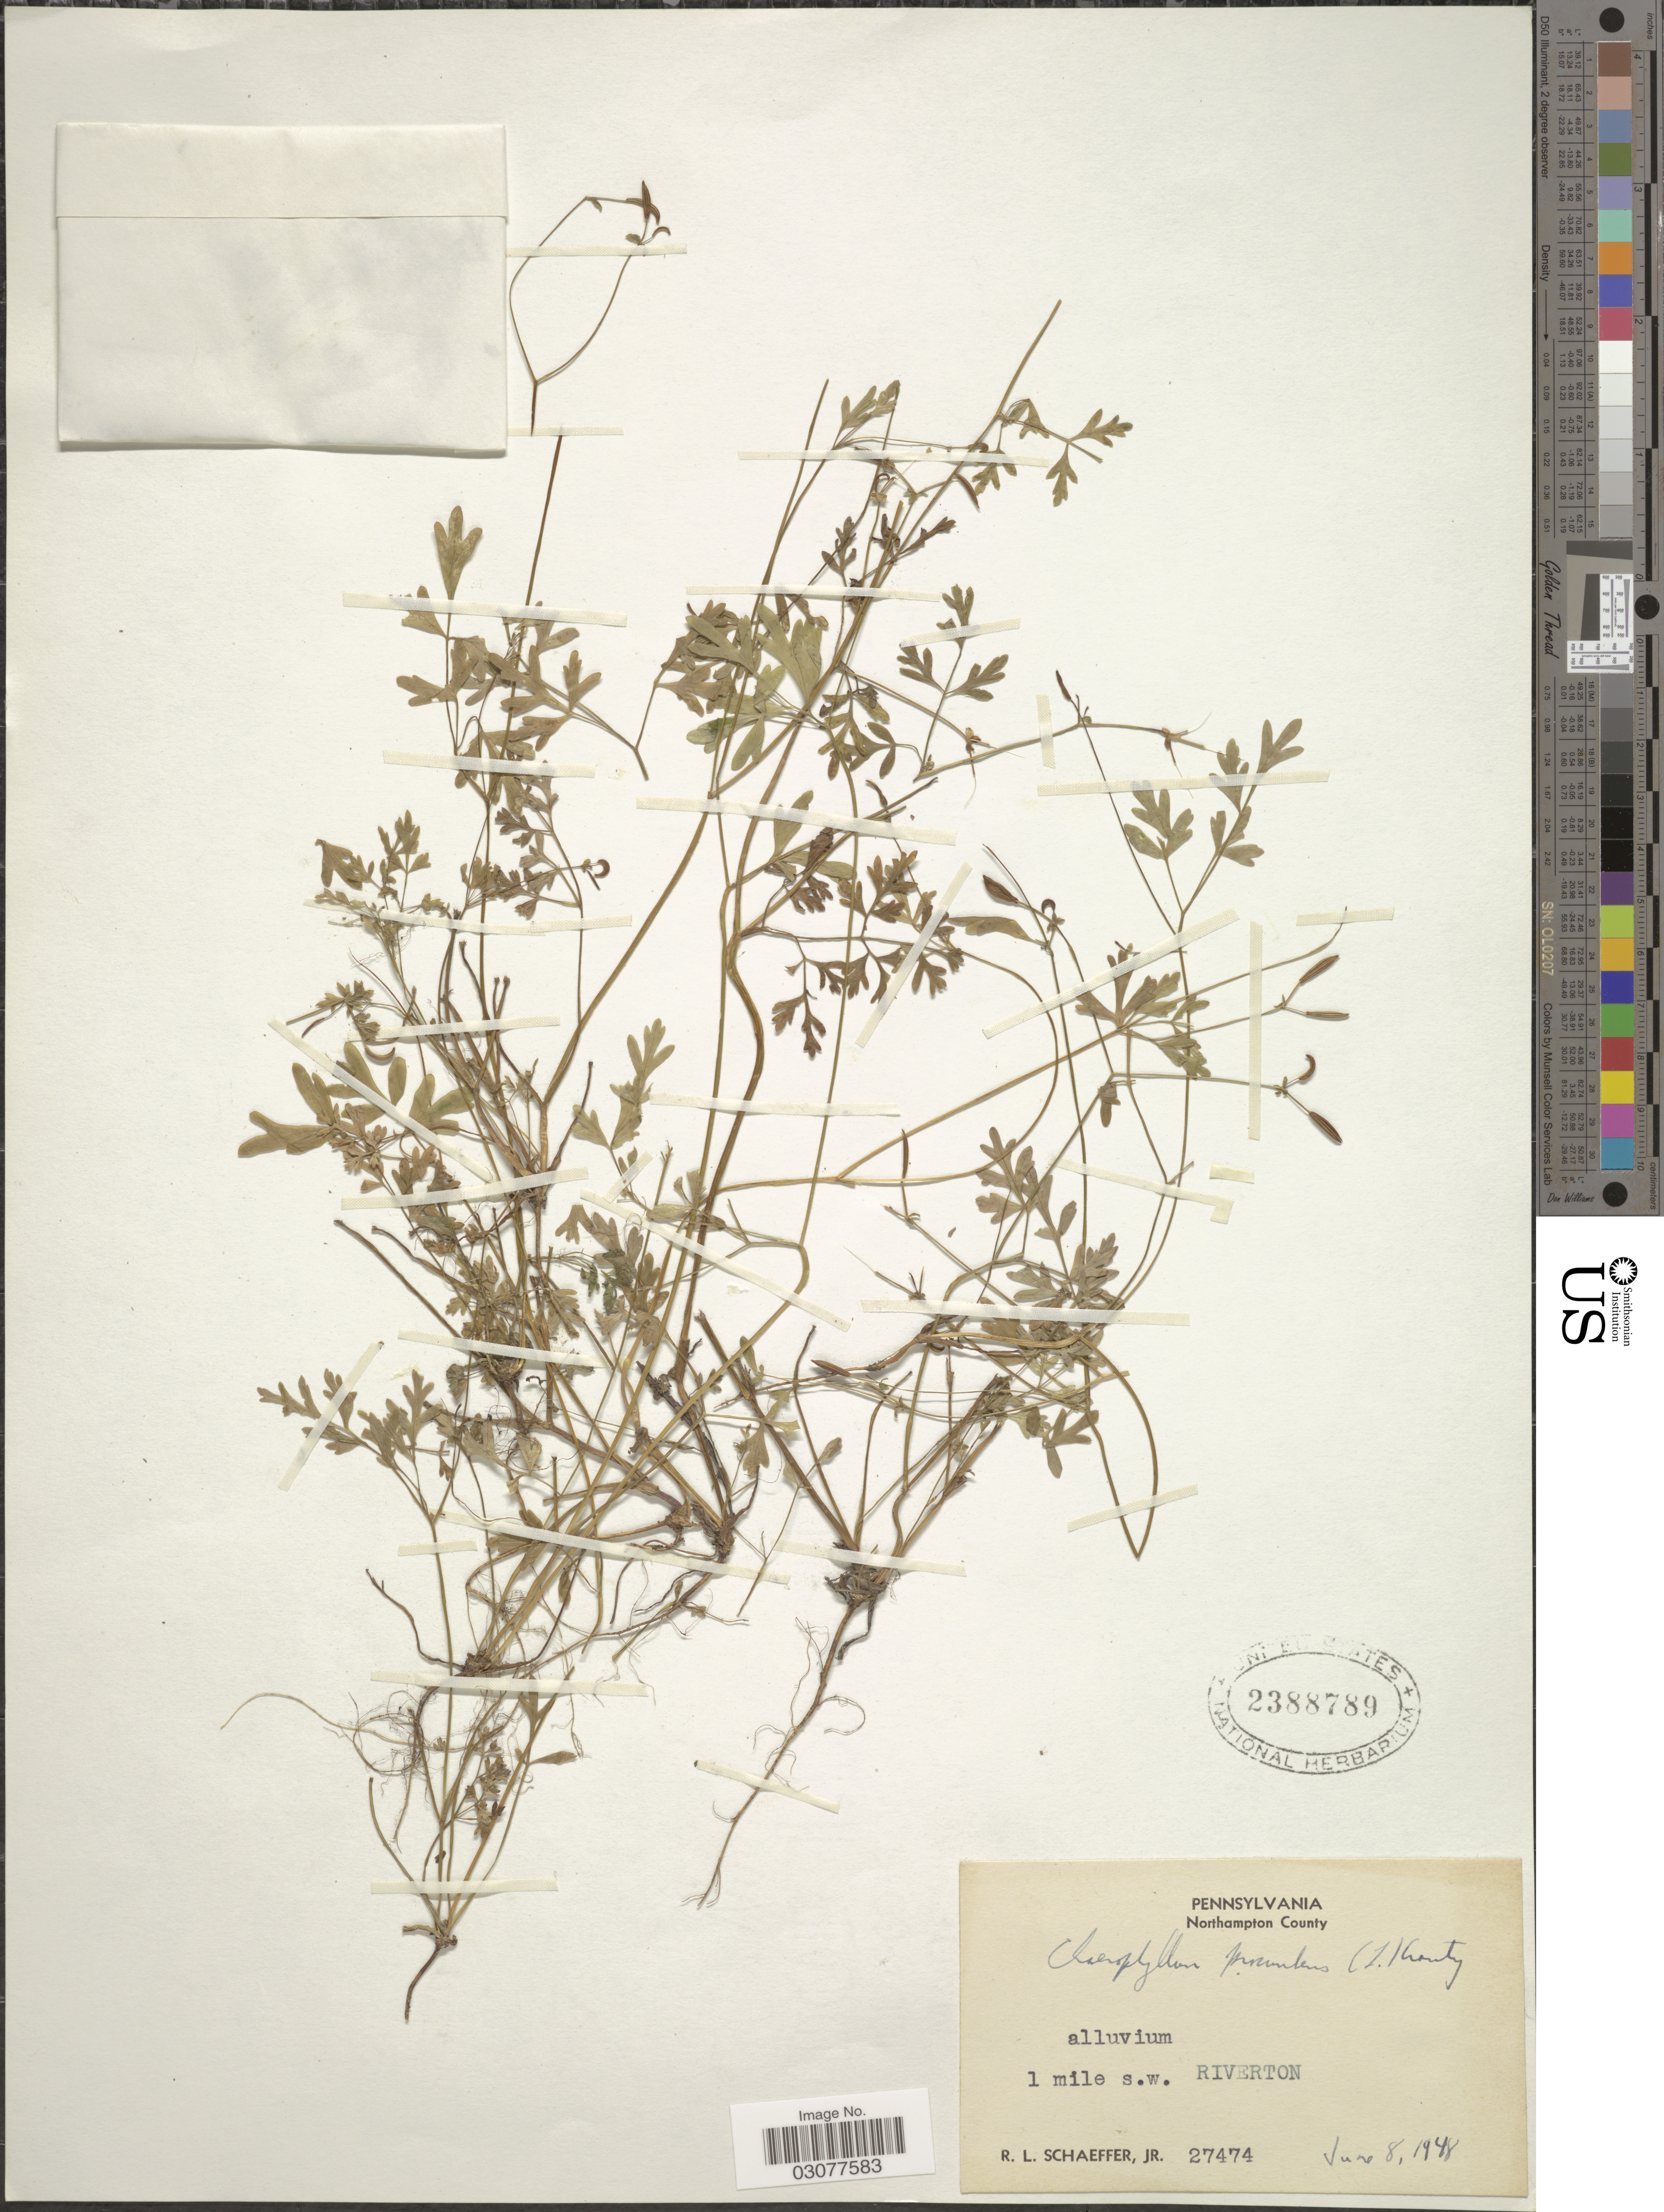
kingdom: Plantae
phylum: Tracheophyta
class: Magnoliopsida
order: Apiales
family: Apiaceae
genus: Chaerophyllum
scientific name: Chaerophyllum procumbens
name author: (L.) Crantz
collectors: R. Schaeffer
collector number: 27474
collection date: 1948-06-08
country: United States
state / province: Pennsylvania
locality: Northampton County, 1 mile s.w. Riverton.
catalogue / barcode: US 2388789